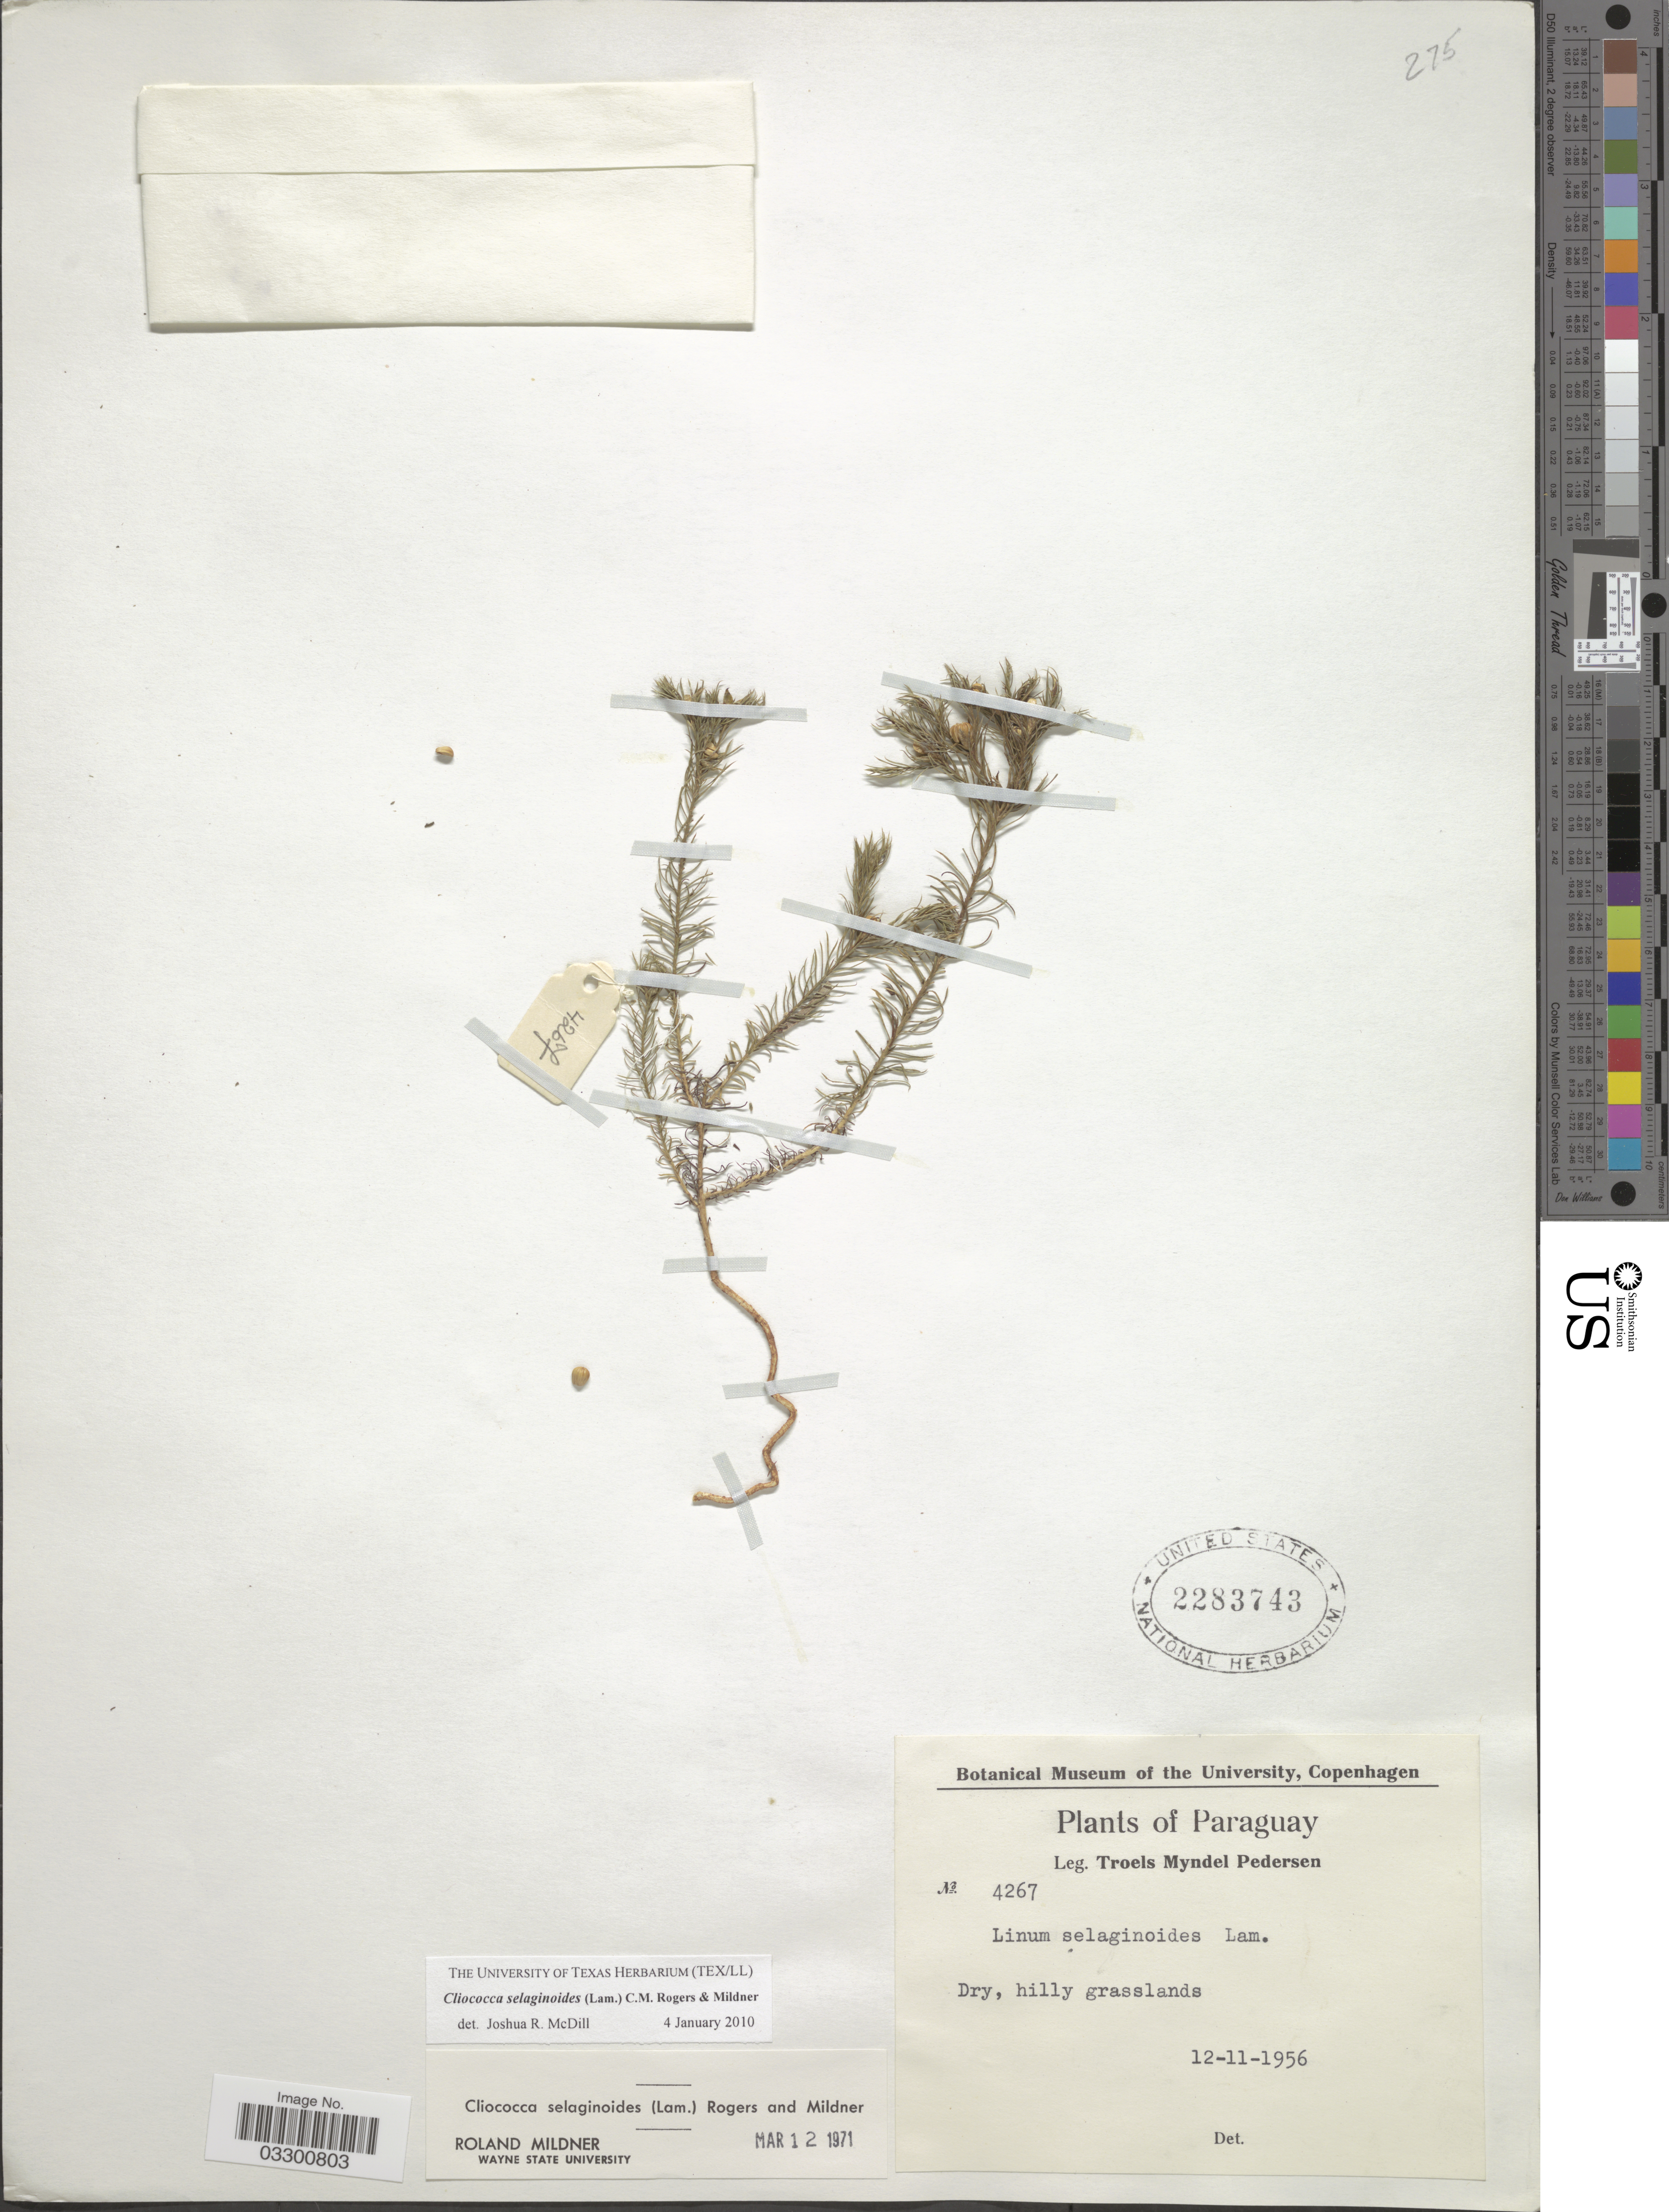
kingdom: Plantae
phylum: Tracheophyta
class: Magnoliopsida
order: Malpighiales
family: Linaceae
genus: Linum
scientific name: Linum selaginoides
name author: Lam.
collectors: T. Pederson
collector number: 4267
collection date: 1956-11-12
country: Paraguay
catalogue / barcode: US 2283743